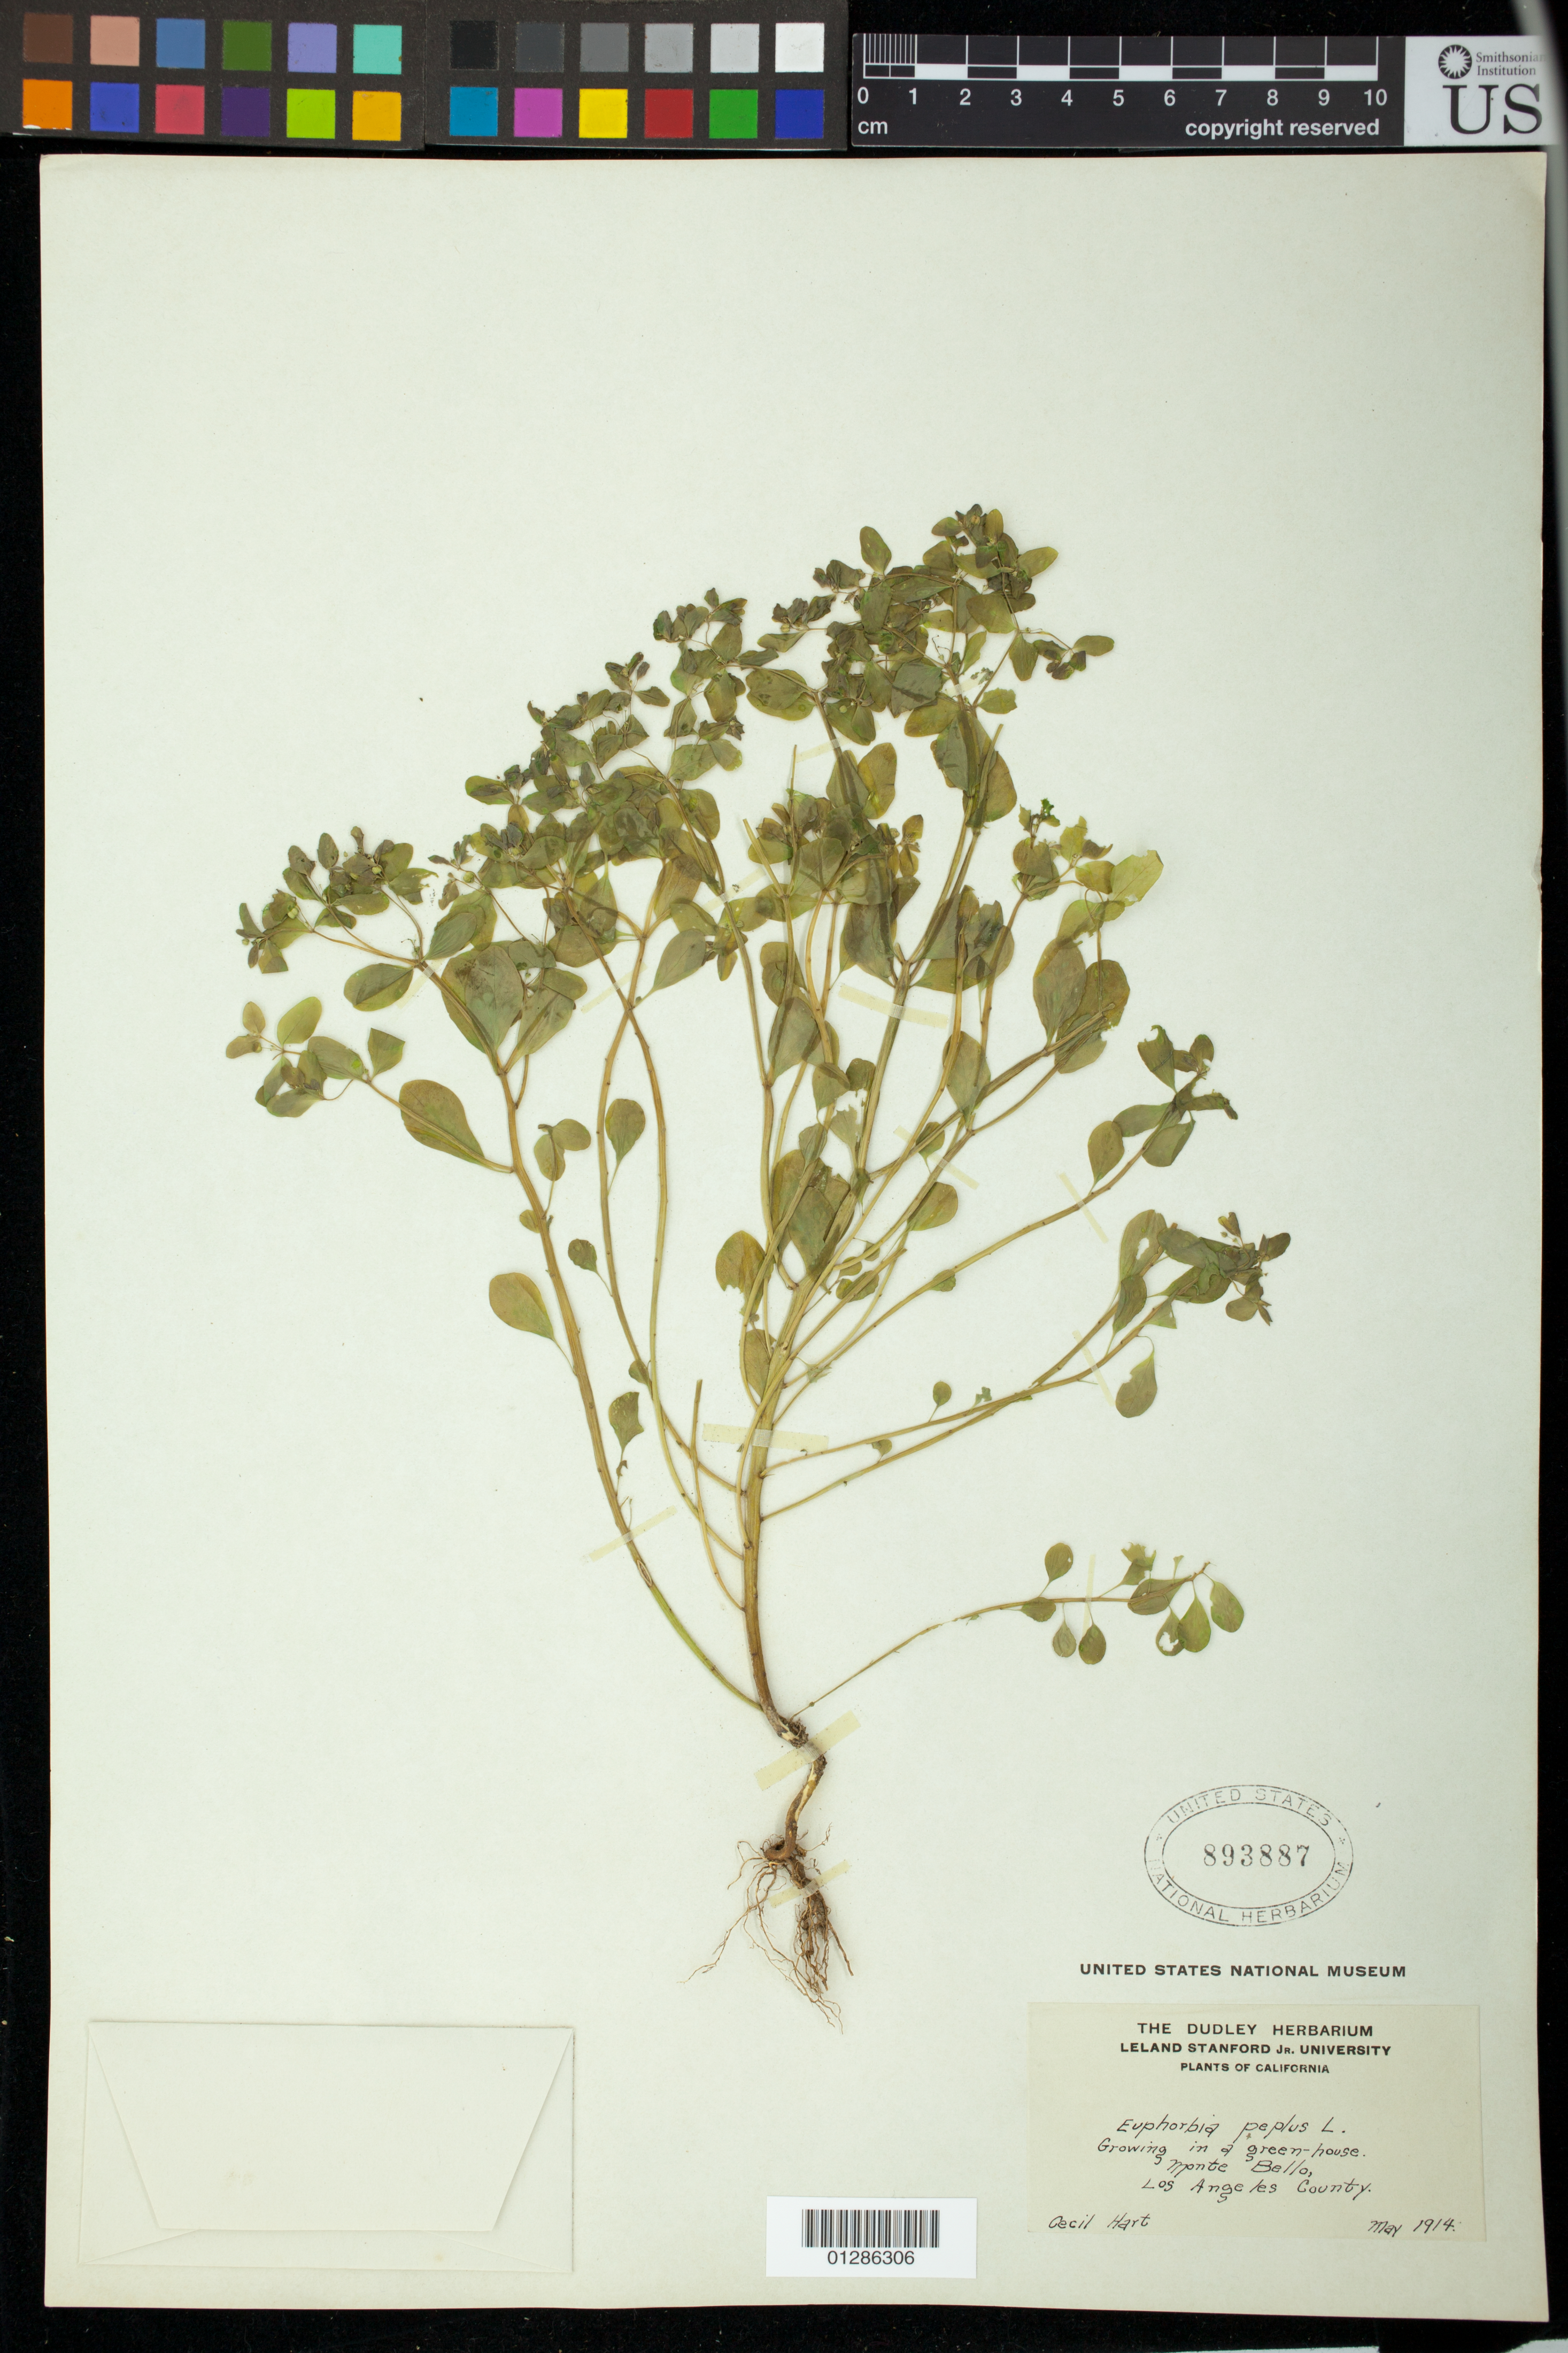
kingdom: Plantae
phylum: Tracheophyta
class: Magnoliopsida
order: Malpighiales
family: Euphorbiaceae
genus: Euphorbia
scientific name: Euphorbia peplus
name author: L.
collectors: C. Hart.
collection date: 1914-05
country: United States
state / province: California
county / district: Los Angeles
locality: Growing in a green-house Monte Bello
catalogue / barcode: US 893887